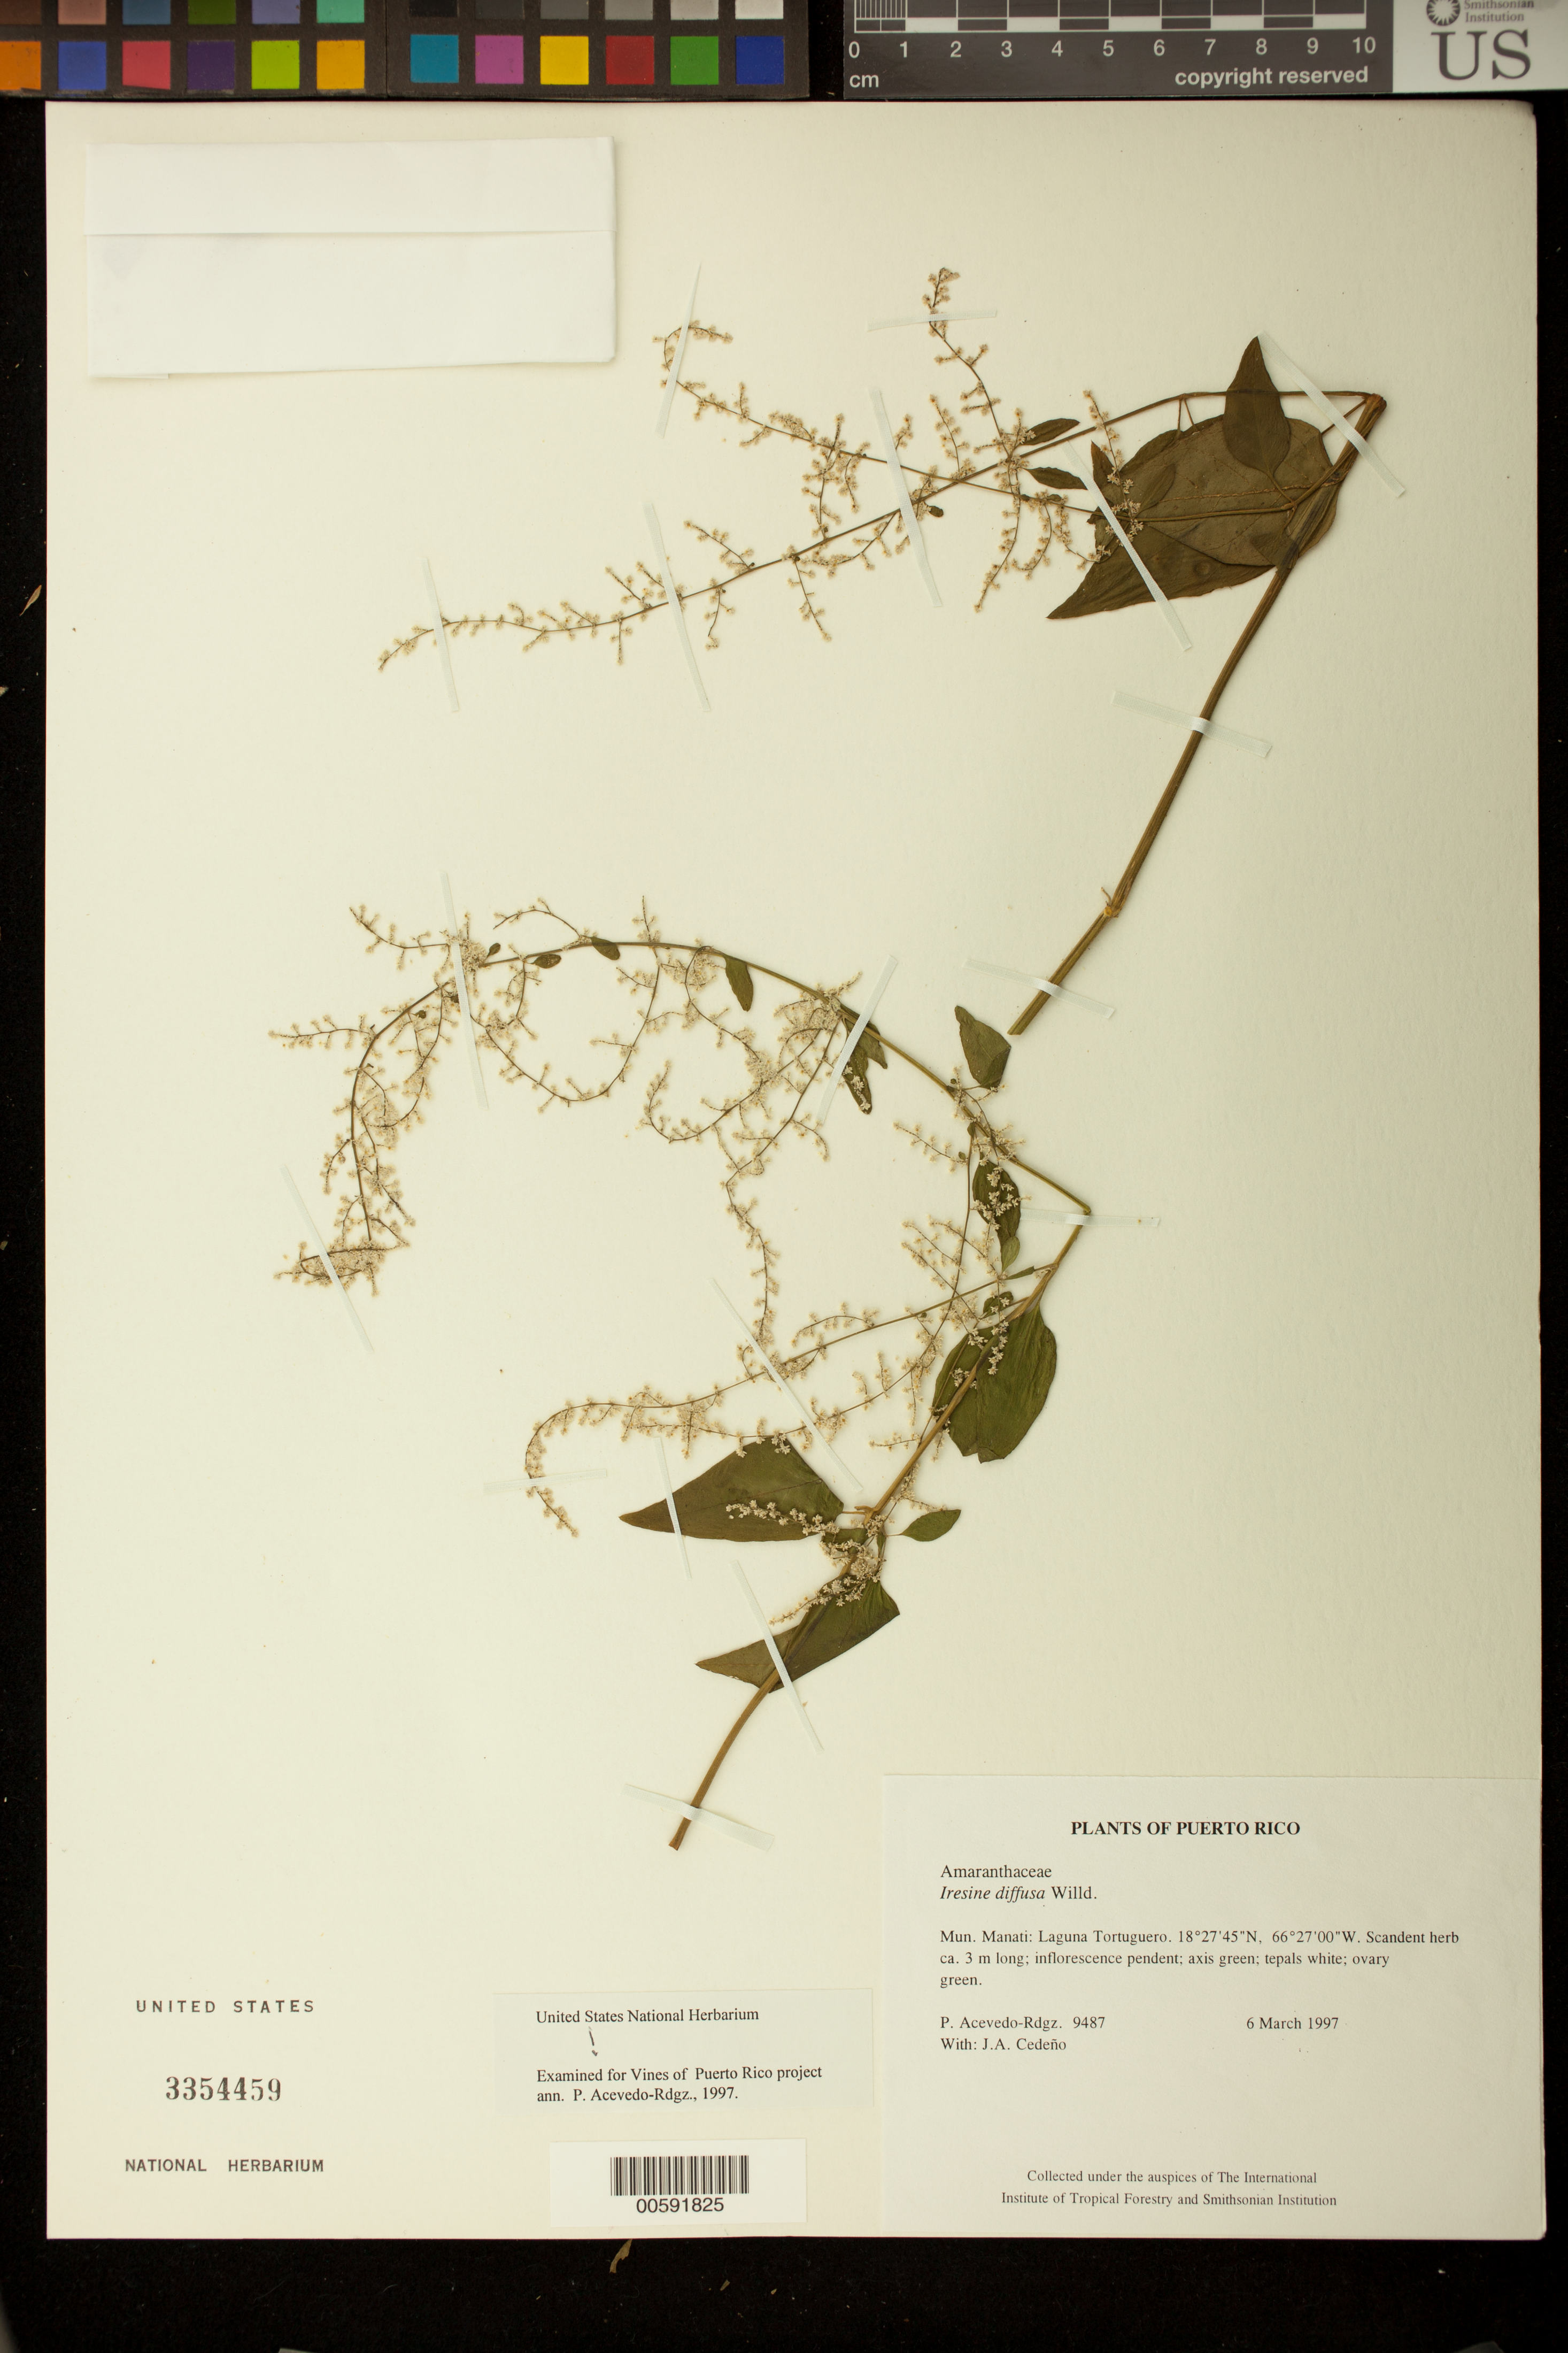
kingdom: Plantae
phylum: Tracheophyta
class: Magnoliopsida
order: Caryophyllales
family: Amaranthaceae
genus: Iresine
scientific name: Iresine diffusa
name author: Humb. & Bonpl. ex Willd.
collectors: P. Acevedo-Rodr. & J. A. Cedeño M.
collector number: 9487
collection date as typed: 06 Mar 1997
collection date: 1997-03-06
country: Puerto Rico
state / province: Manatí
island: Puerto Rico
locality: Manatí: Laguna Tortuguero.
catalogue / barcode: US 3354459